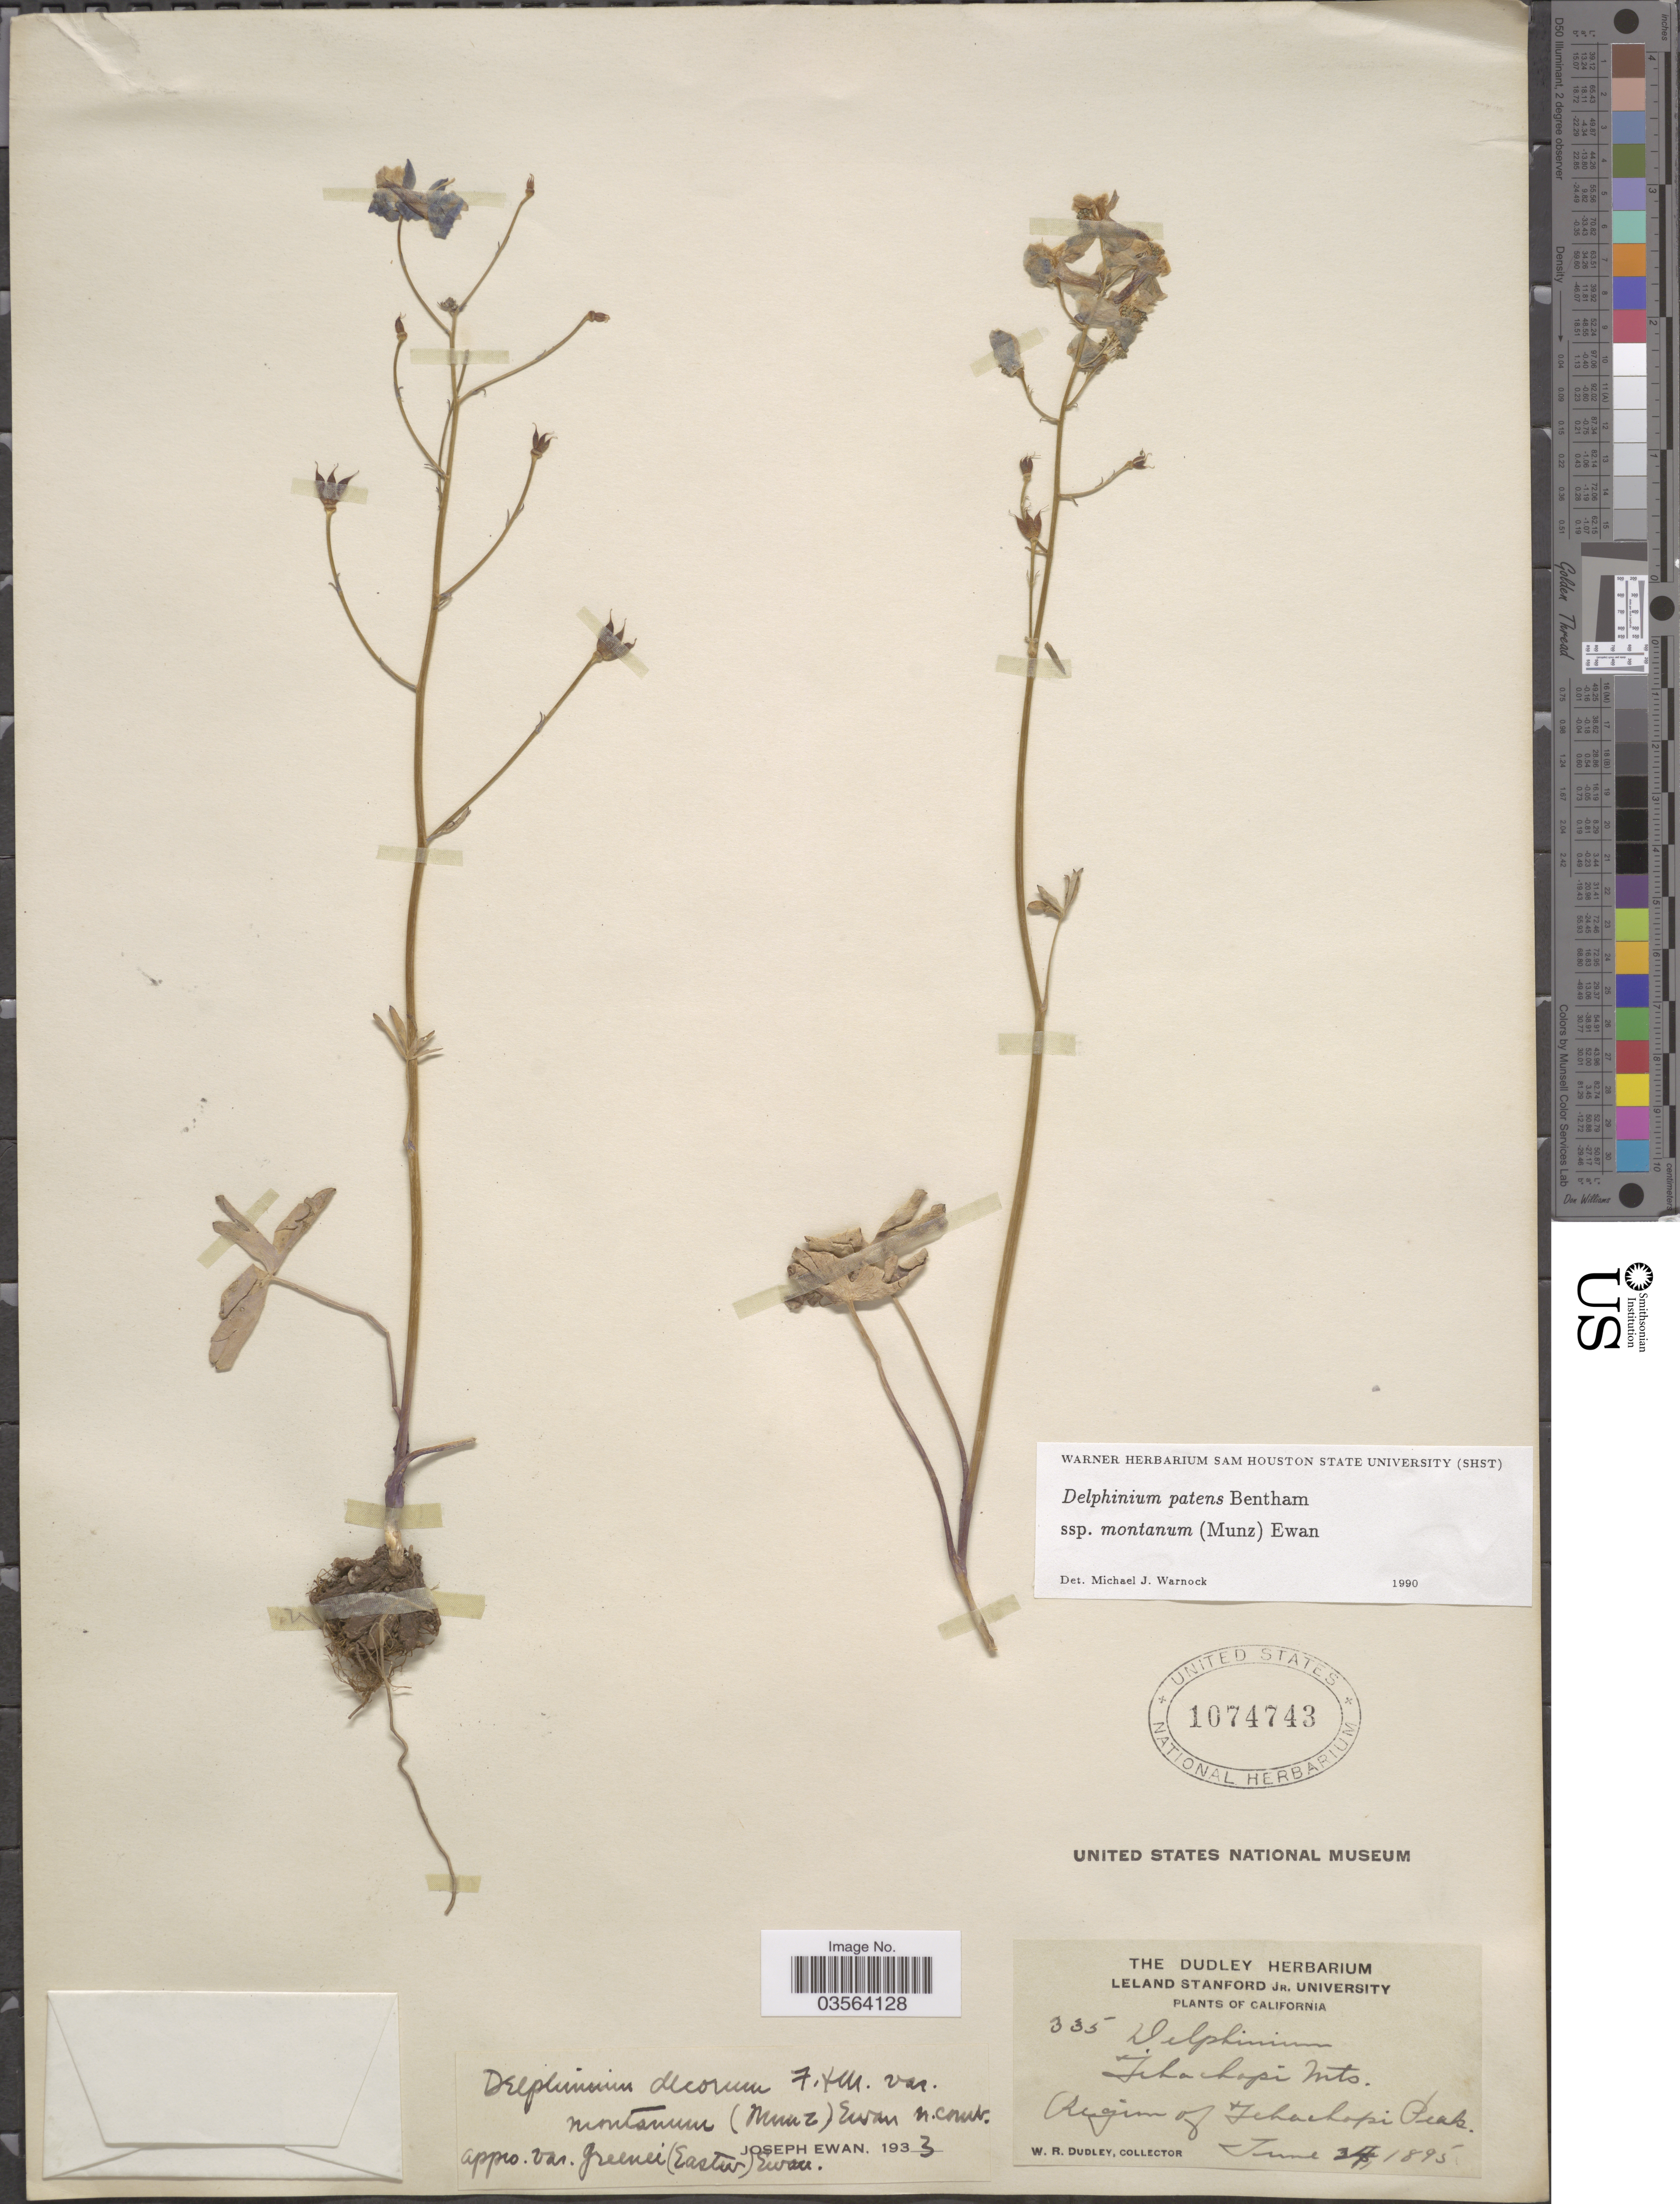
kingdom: Plantae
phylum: Tracheophyta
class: Magnoliopsida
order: Ranunculales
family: Ranunculaceae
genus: Delphinium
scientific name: Delphinium patens subsp. montanum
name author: (Munz) Ewan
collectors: W. Dudley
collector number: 335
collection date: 1895-06-24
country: United States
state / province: California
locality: Tehachapi Mts. Regim of Tehachapi Peak.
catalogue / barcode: US 1074743